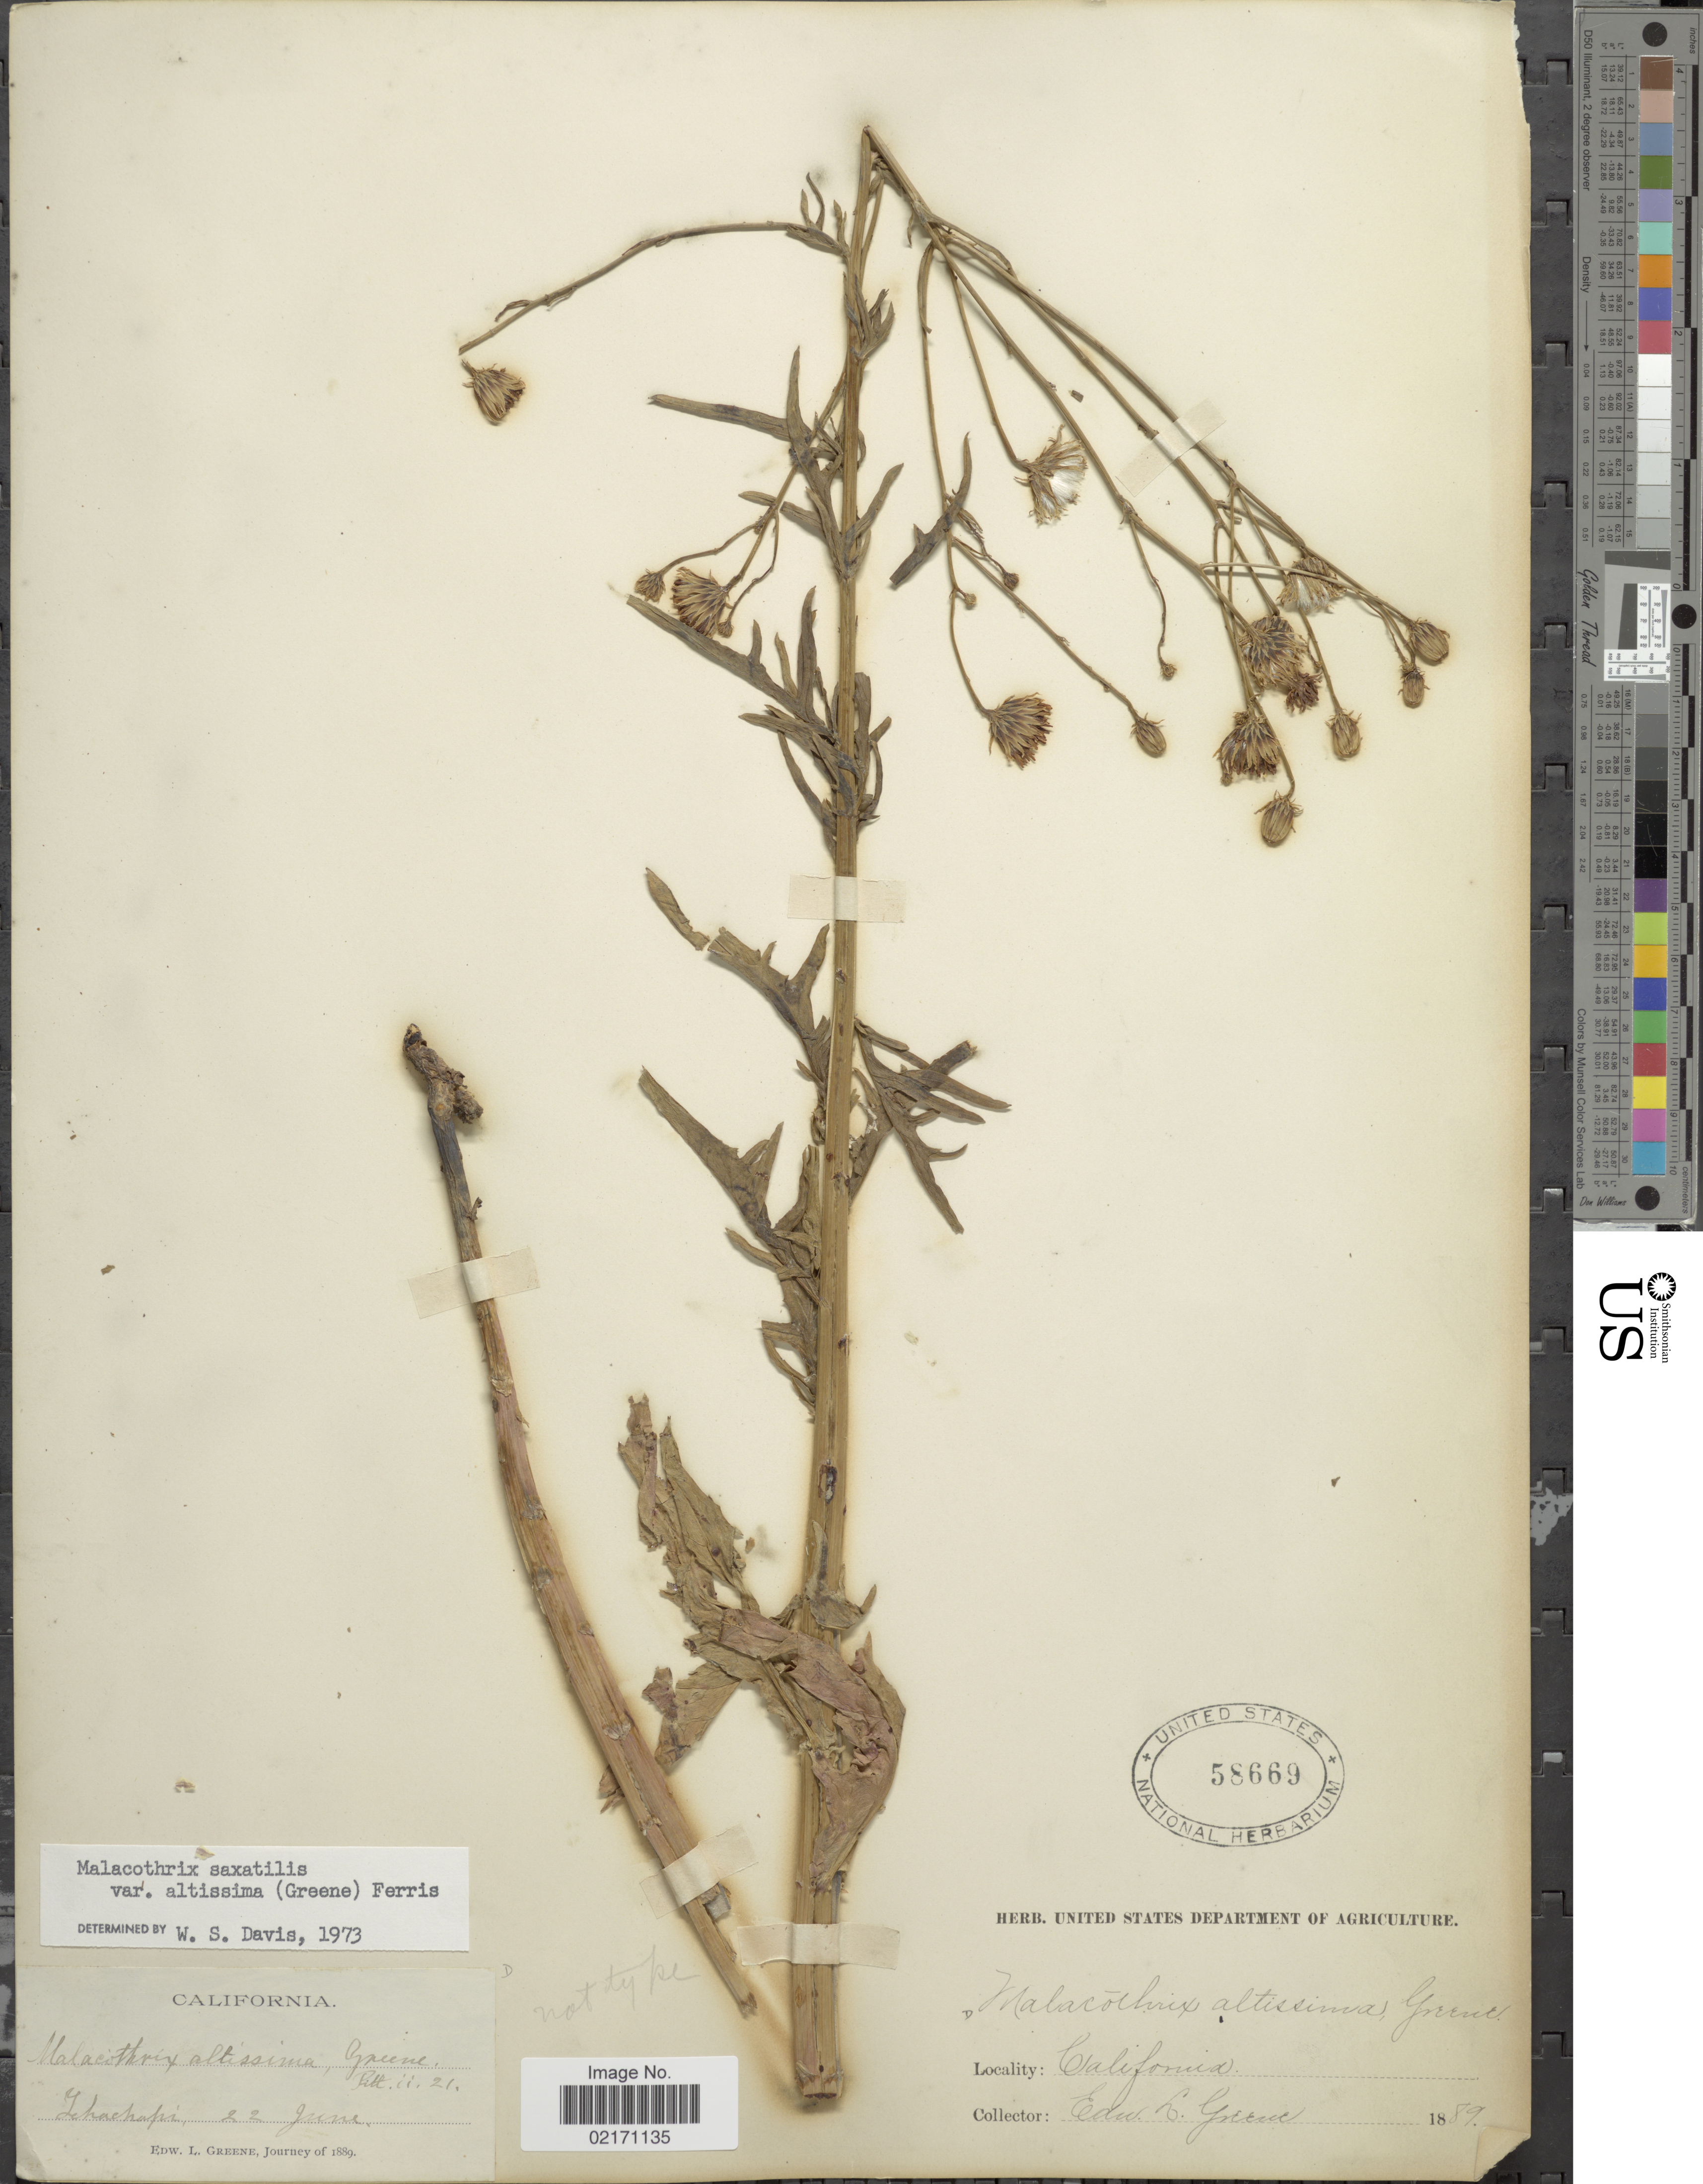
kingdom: Plantae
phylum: Tracheophyta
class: Magnoliopsida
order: Asterales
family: Asteraceae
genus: Malacothrix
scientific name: Malacothrix saxatilis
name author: Torr. & A. Gray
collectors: E. L. Greene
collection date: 1889-06-22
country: United States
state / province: California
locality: Tehachapi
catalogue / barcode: US 58669